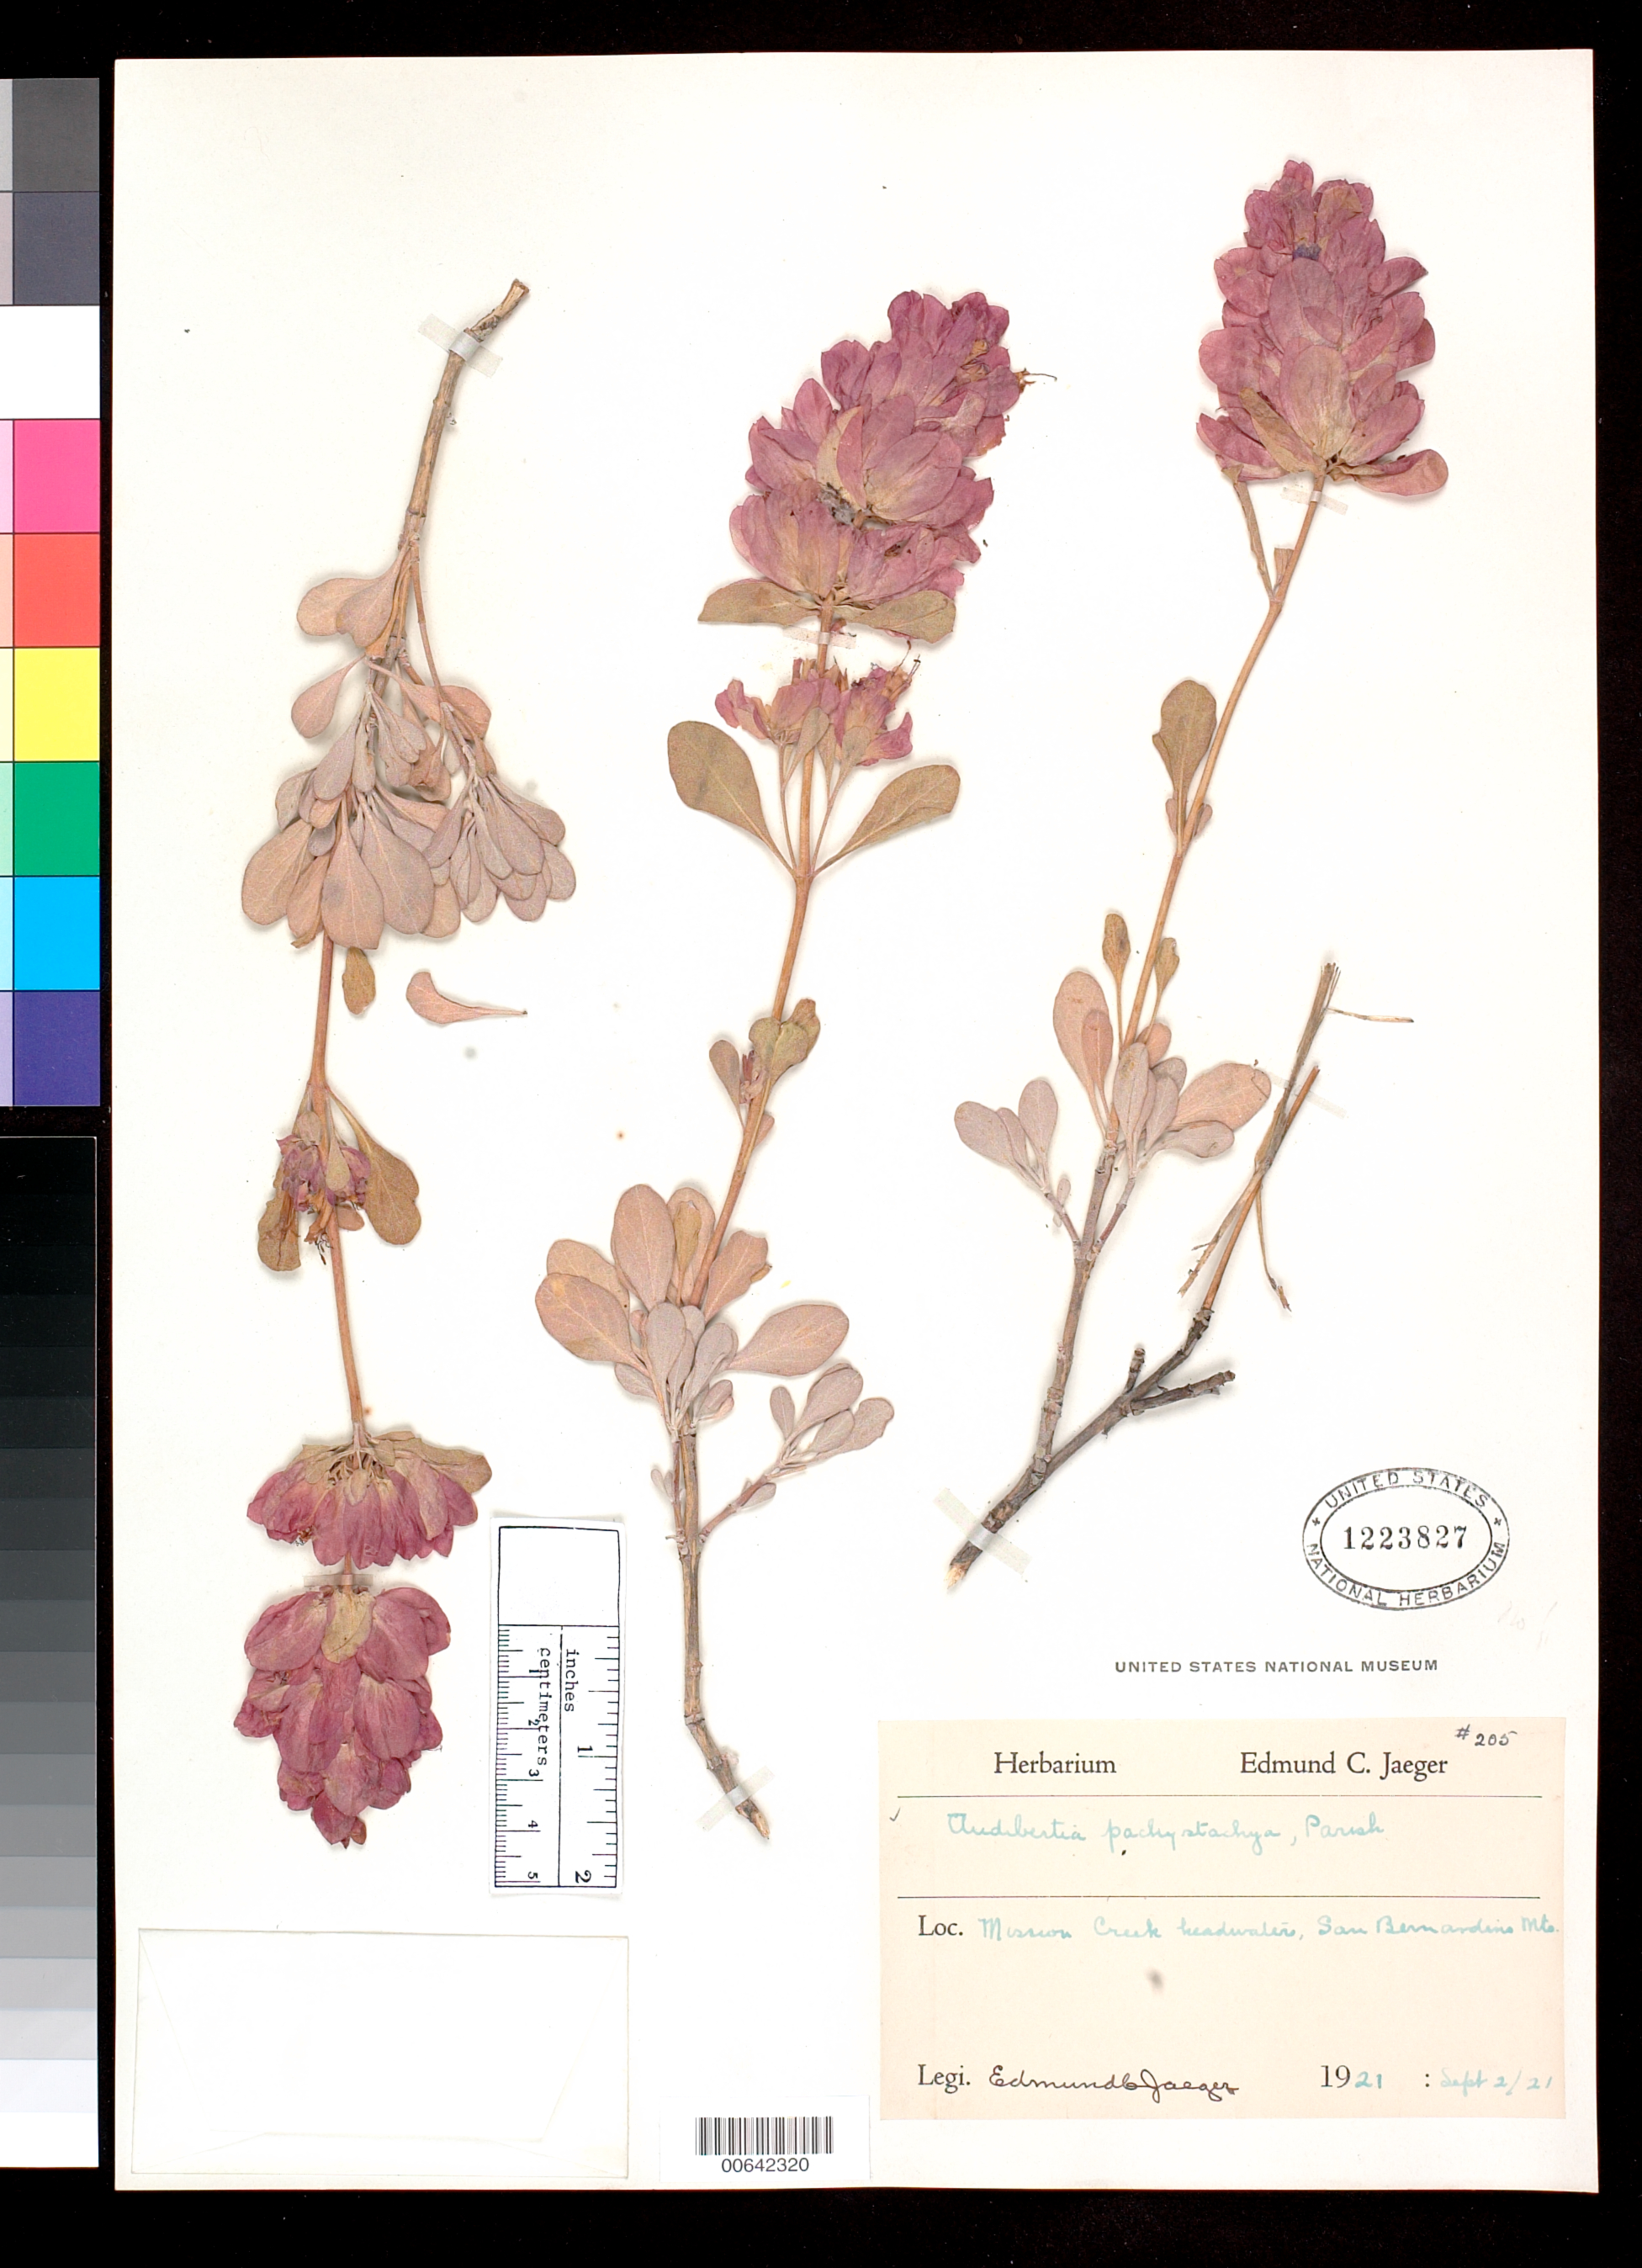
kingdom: Plantae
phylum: Tracheophyta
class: Magnoliopsida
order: Lamiales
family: Lamiaceae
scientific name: Audibertia pachystachya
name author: Parish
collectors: E. Jaeger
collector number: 205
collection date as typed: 02 Sep 1921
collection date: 1921-09-02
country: United States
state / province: California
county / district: San Bernardino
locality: Mission Creek headwaters, San Bernardino Mts.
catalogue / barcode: US 1223827